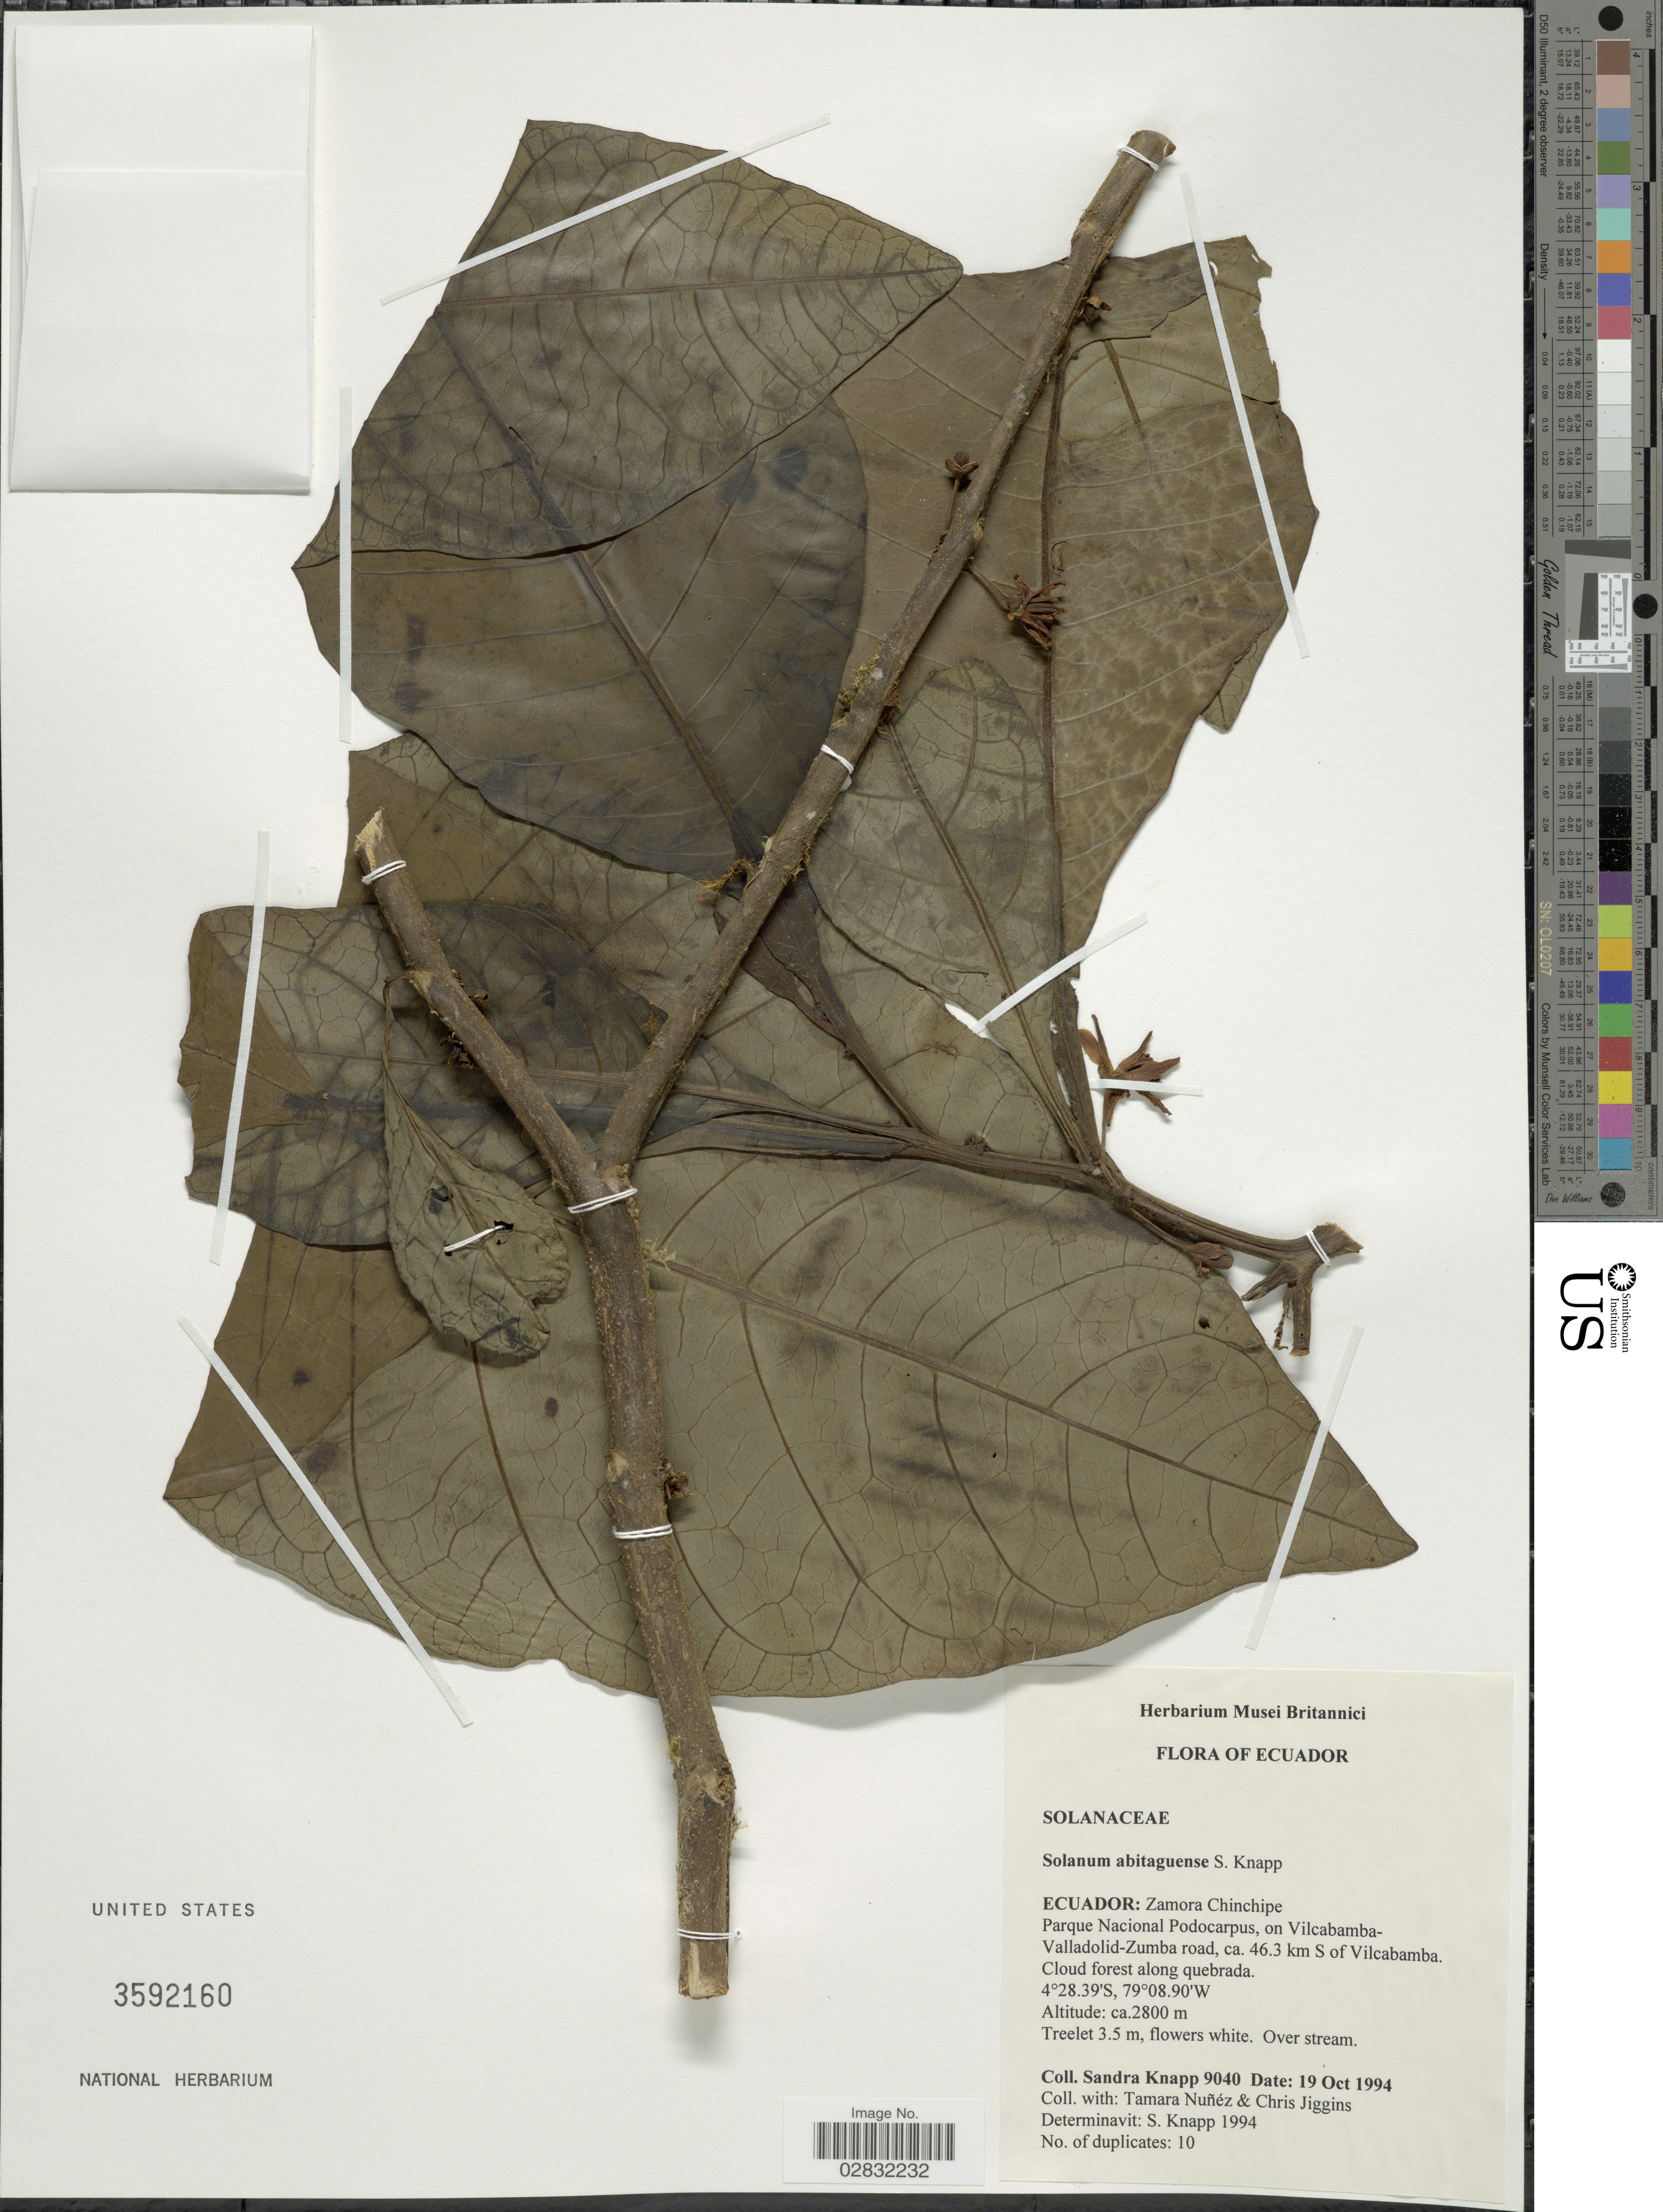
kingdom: Plantae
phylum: Tracheophyta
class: Magnoliopsida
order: Solanales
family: Solanaceae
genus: Solanum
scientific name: Solanum abitaguense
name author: S. Knapp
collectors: S. Knapp, T. Núñez & C. Jiggins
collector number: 9040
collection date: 1994-10-19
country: Ecuador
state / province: Zamora-Chinchipe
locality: Parque Nacional Podocarpus, on Vilcabamba-Valladolid-Zumba road, ca. 46.3 km S of Vilcabamba, Cloud forest along quebrada.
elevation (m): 2800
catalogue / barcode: US 3592160